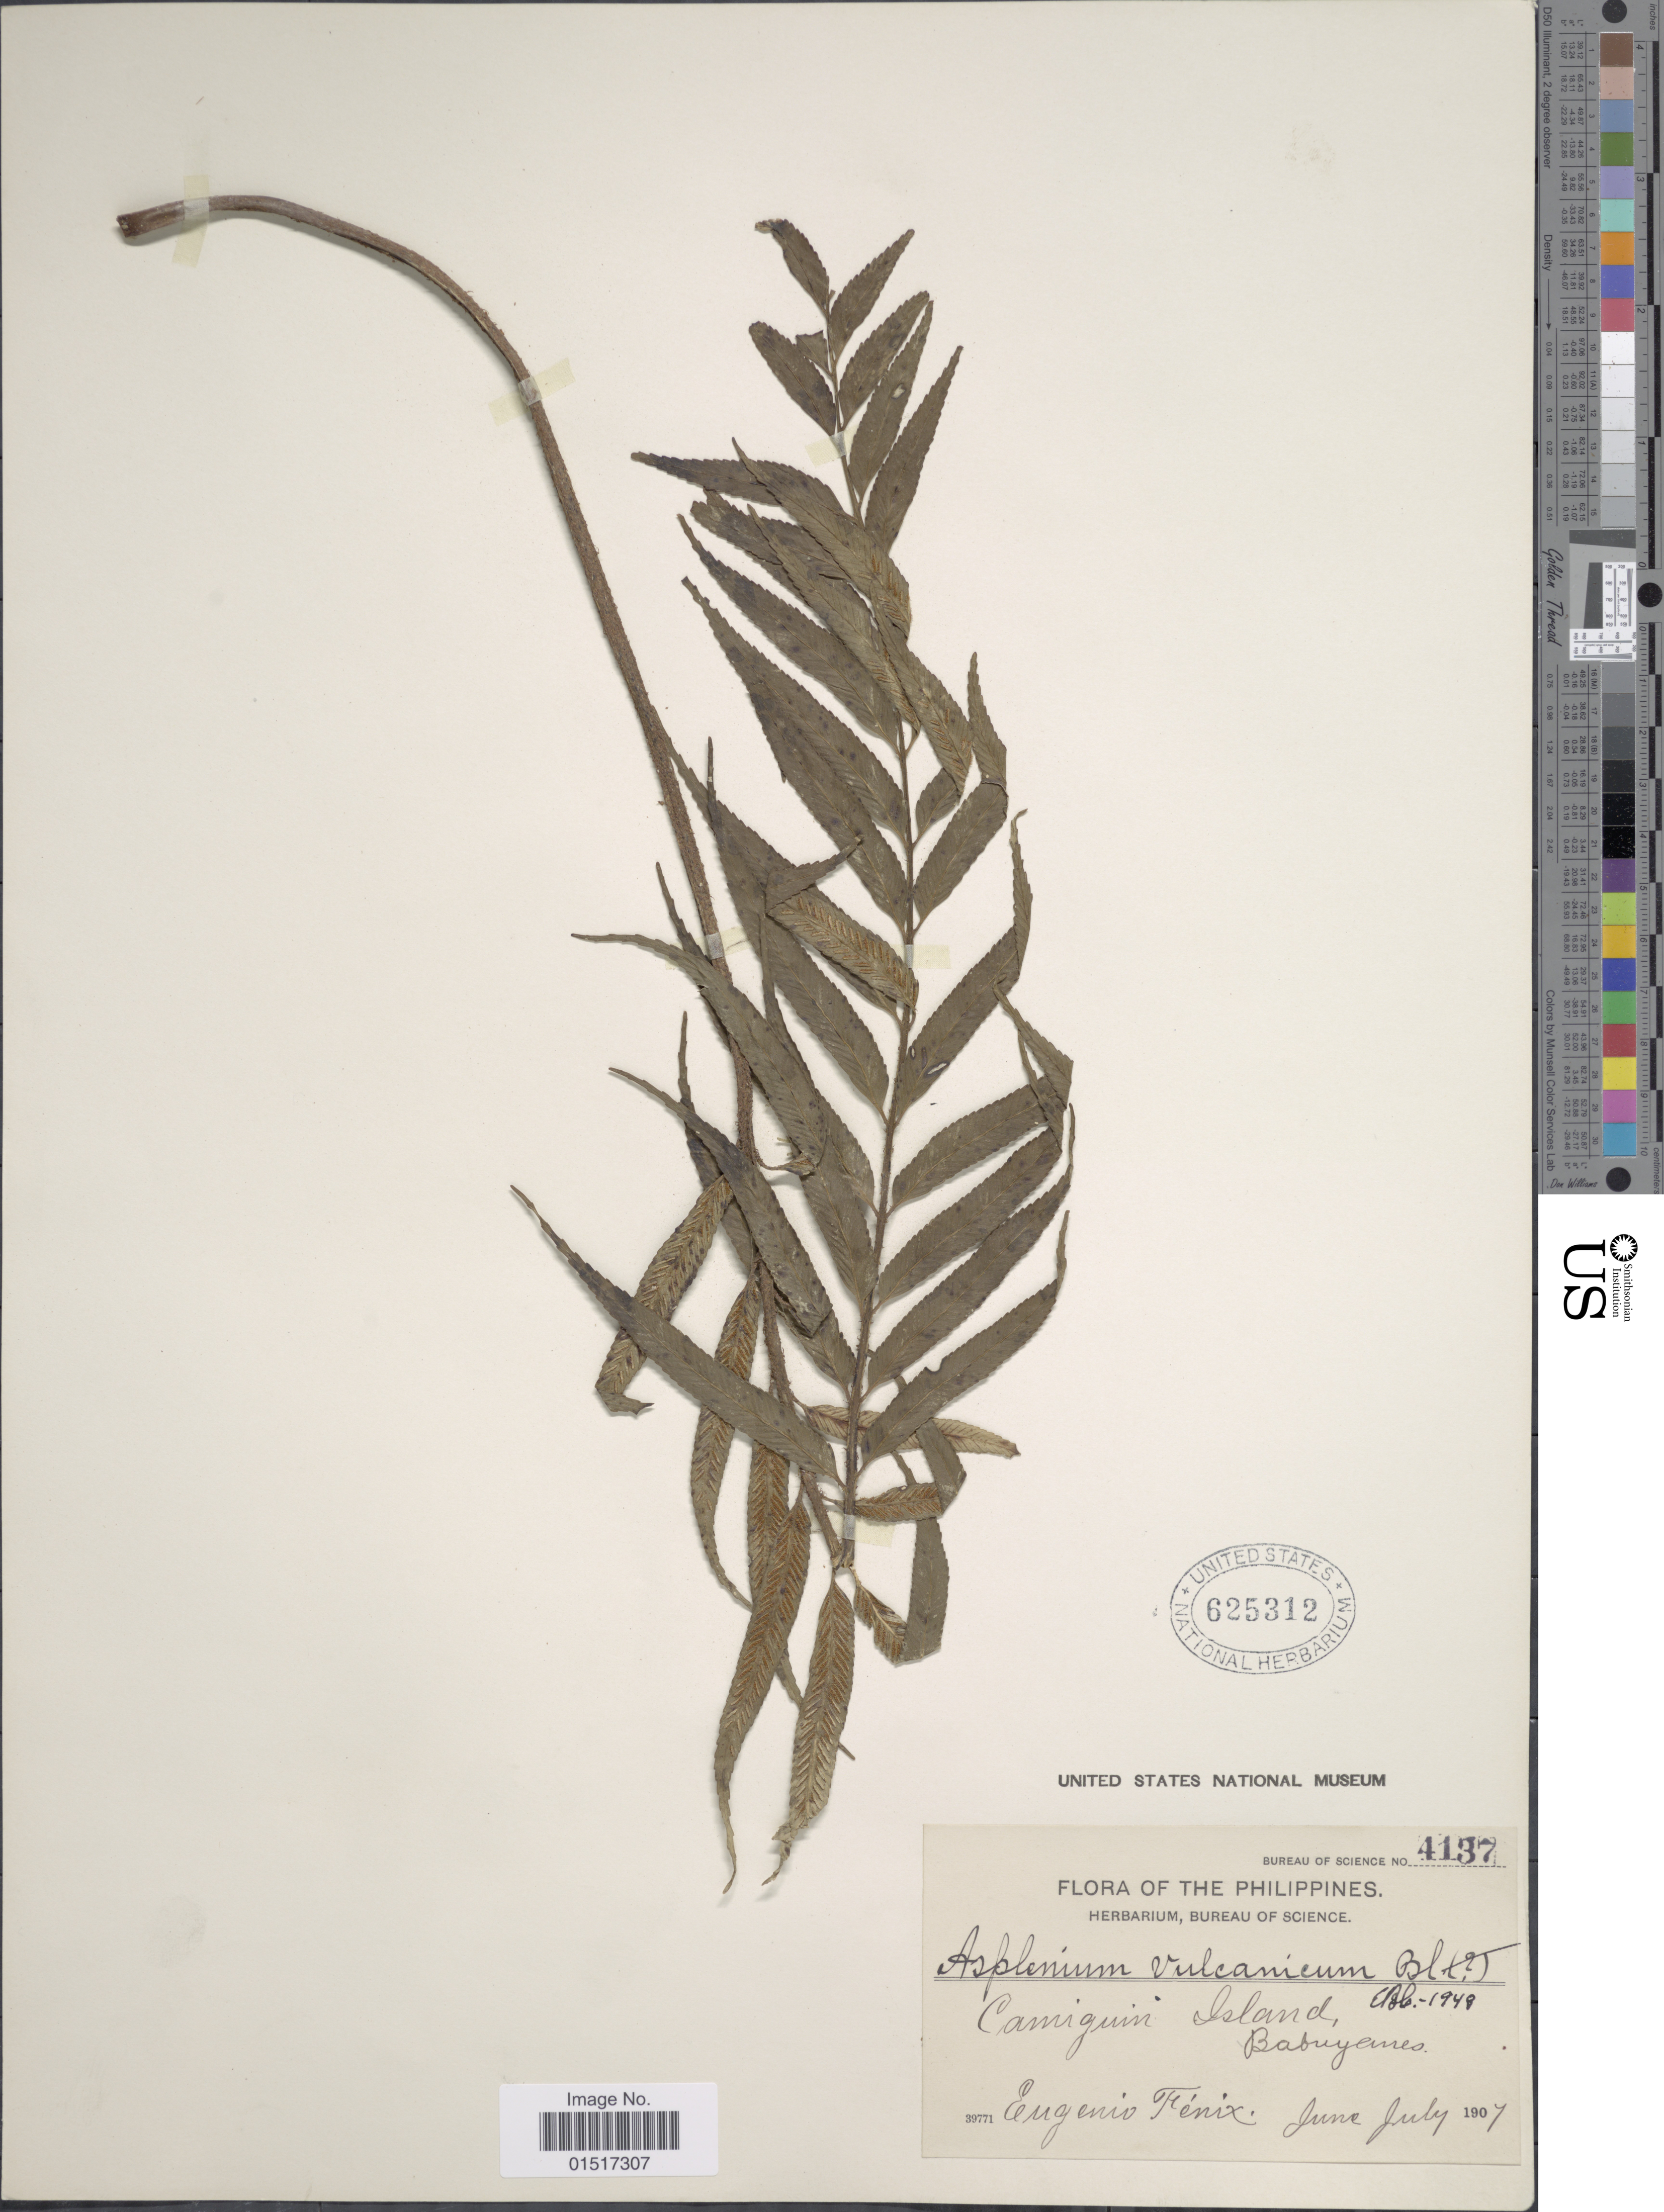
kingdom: Plantae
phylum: Tracheophyta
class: Polypodiopsida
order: Polypodiales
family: Aspleniaceae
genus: Asplenium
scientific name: Asplenium vulcanicum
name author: Blume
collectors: E. Fénix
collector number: Bureau of Science 4137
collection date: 1907-06/1907-07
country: Philippines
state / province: Northern Mindanao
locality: Camiguin Island, Babuyanes.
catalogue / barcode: US 625312